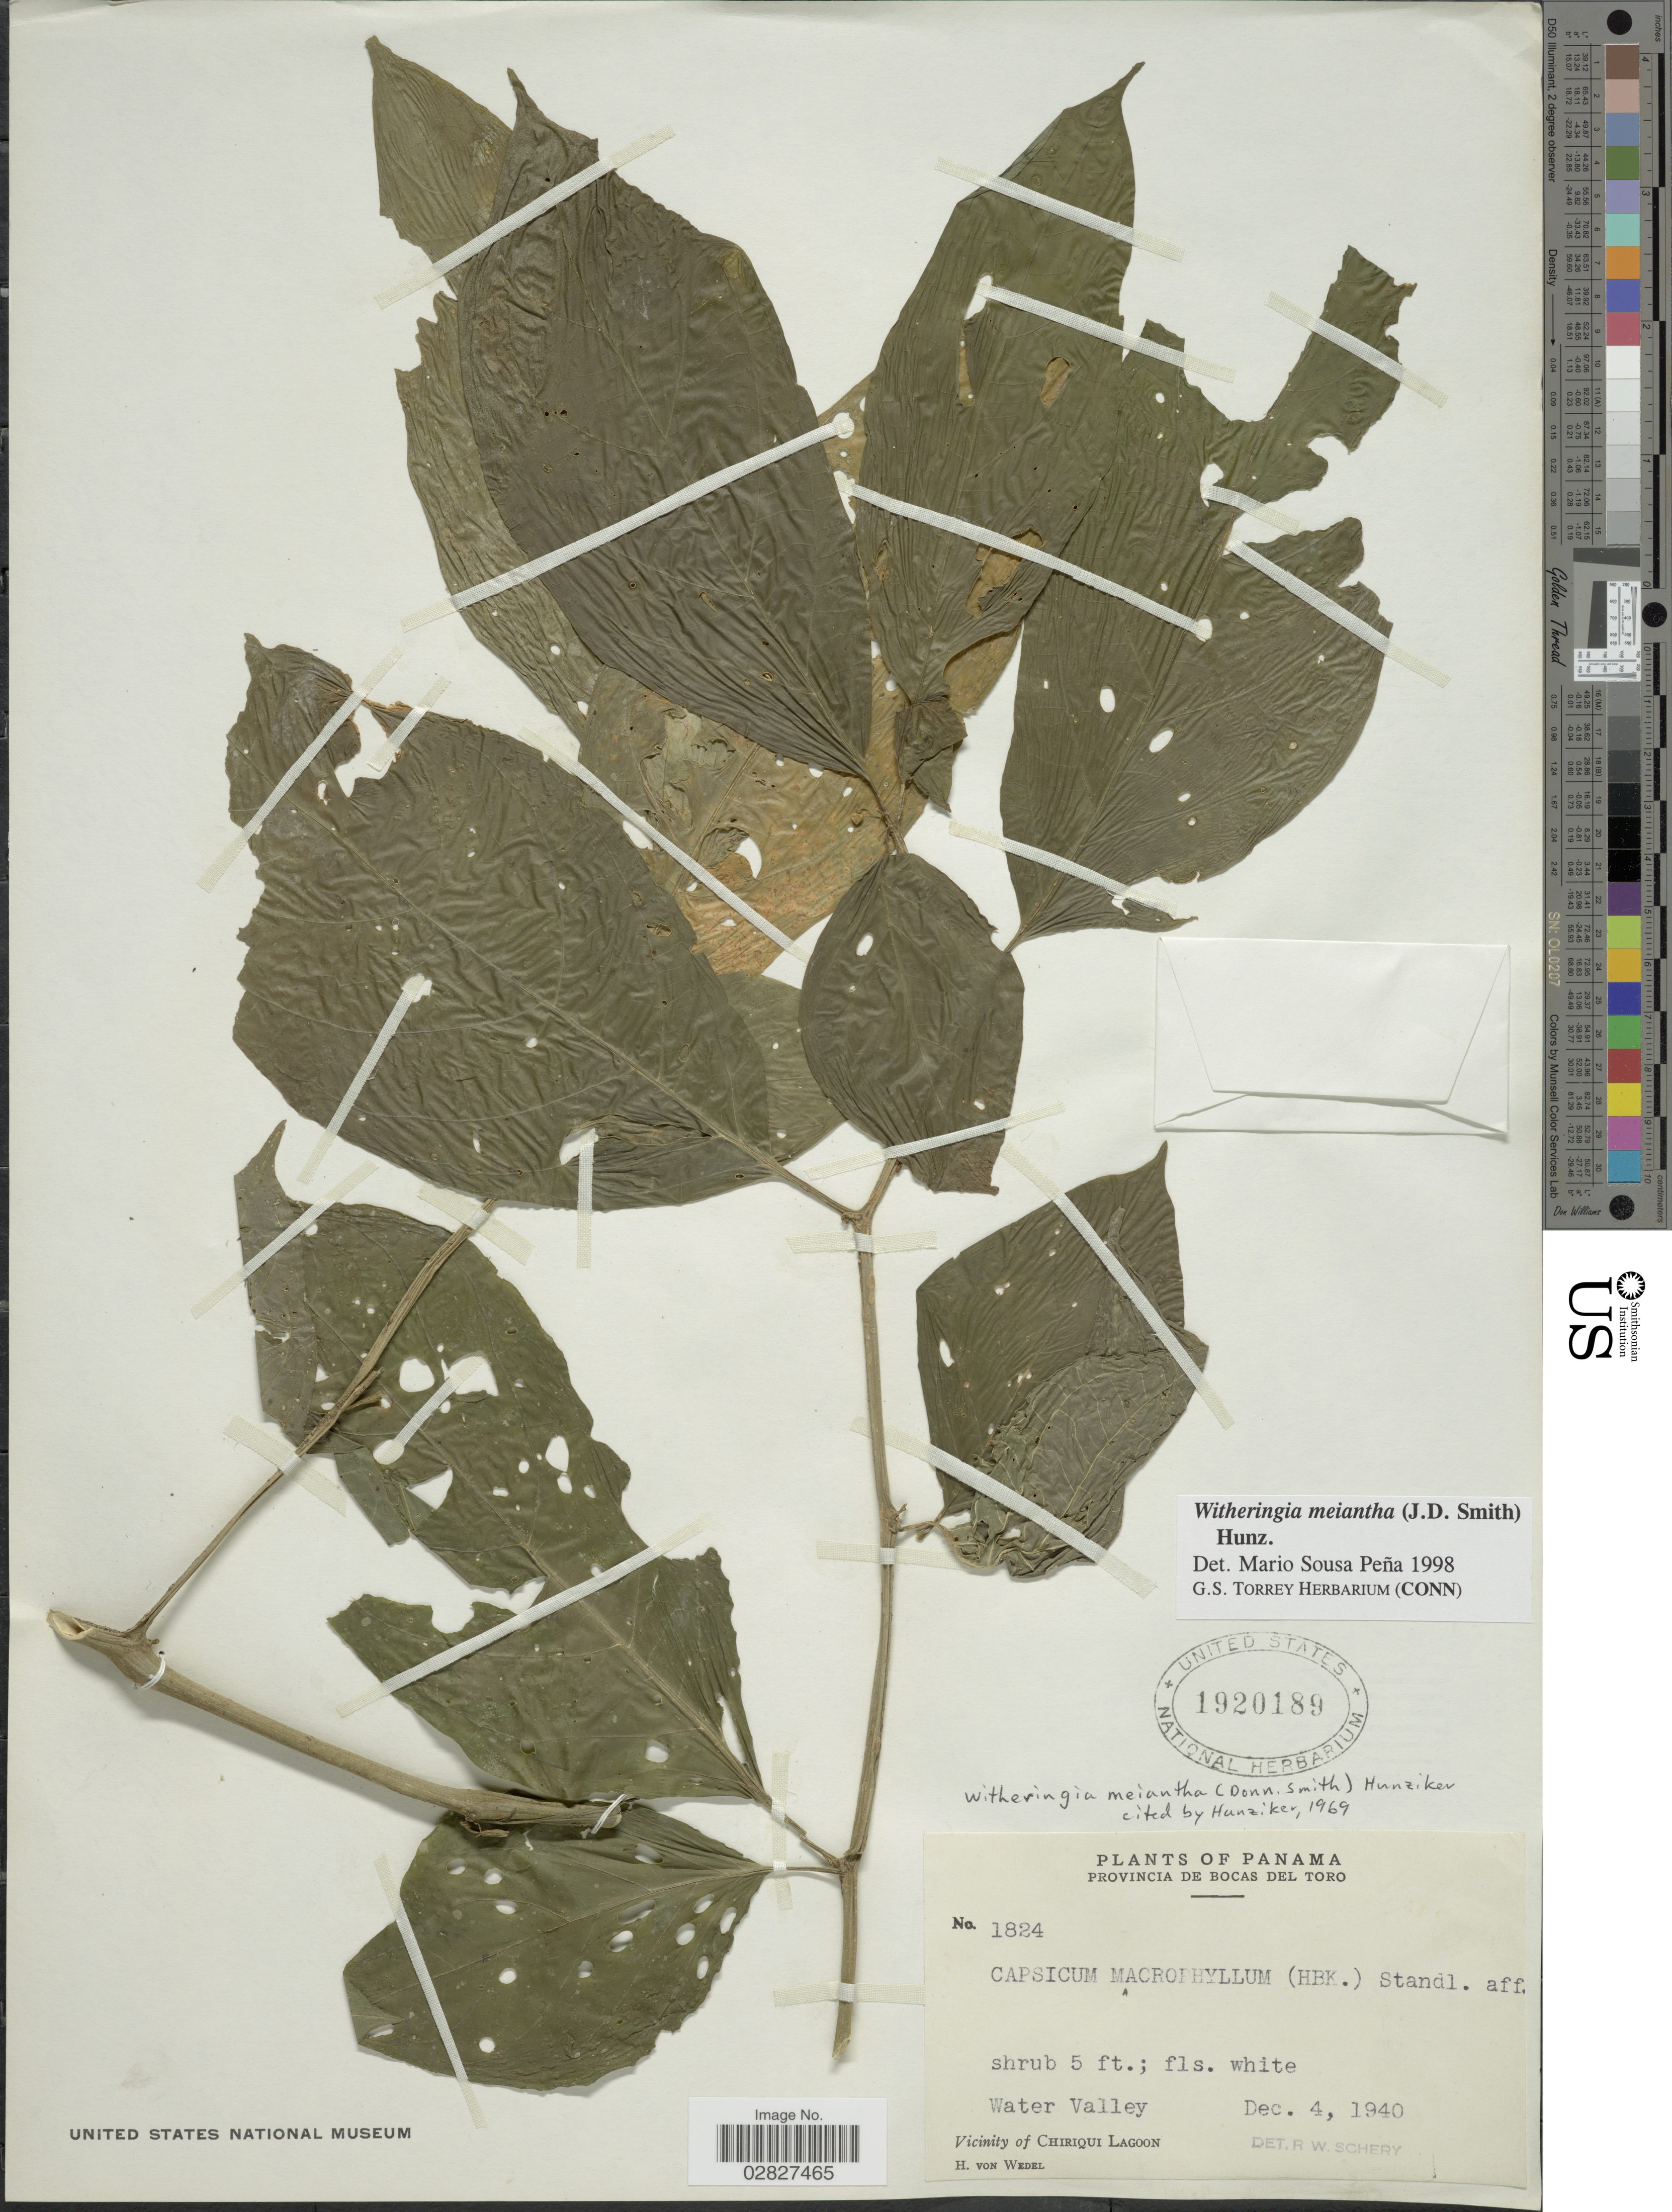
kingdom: Plantae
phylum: Tracheophyta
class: Magnoliopsida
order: Solanales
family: Solanaceae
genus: Witheringia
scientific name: Witheringia meiantha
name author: (Donn. Sm.) Hunz.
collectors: H. von Wedel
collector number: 1824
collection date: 1940-12-04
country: Panama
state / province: Bocas del Toro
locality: Water Valley. Vicinity of Chiriqui Lagoon.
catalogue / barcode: US 1920189